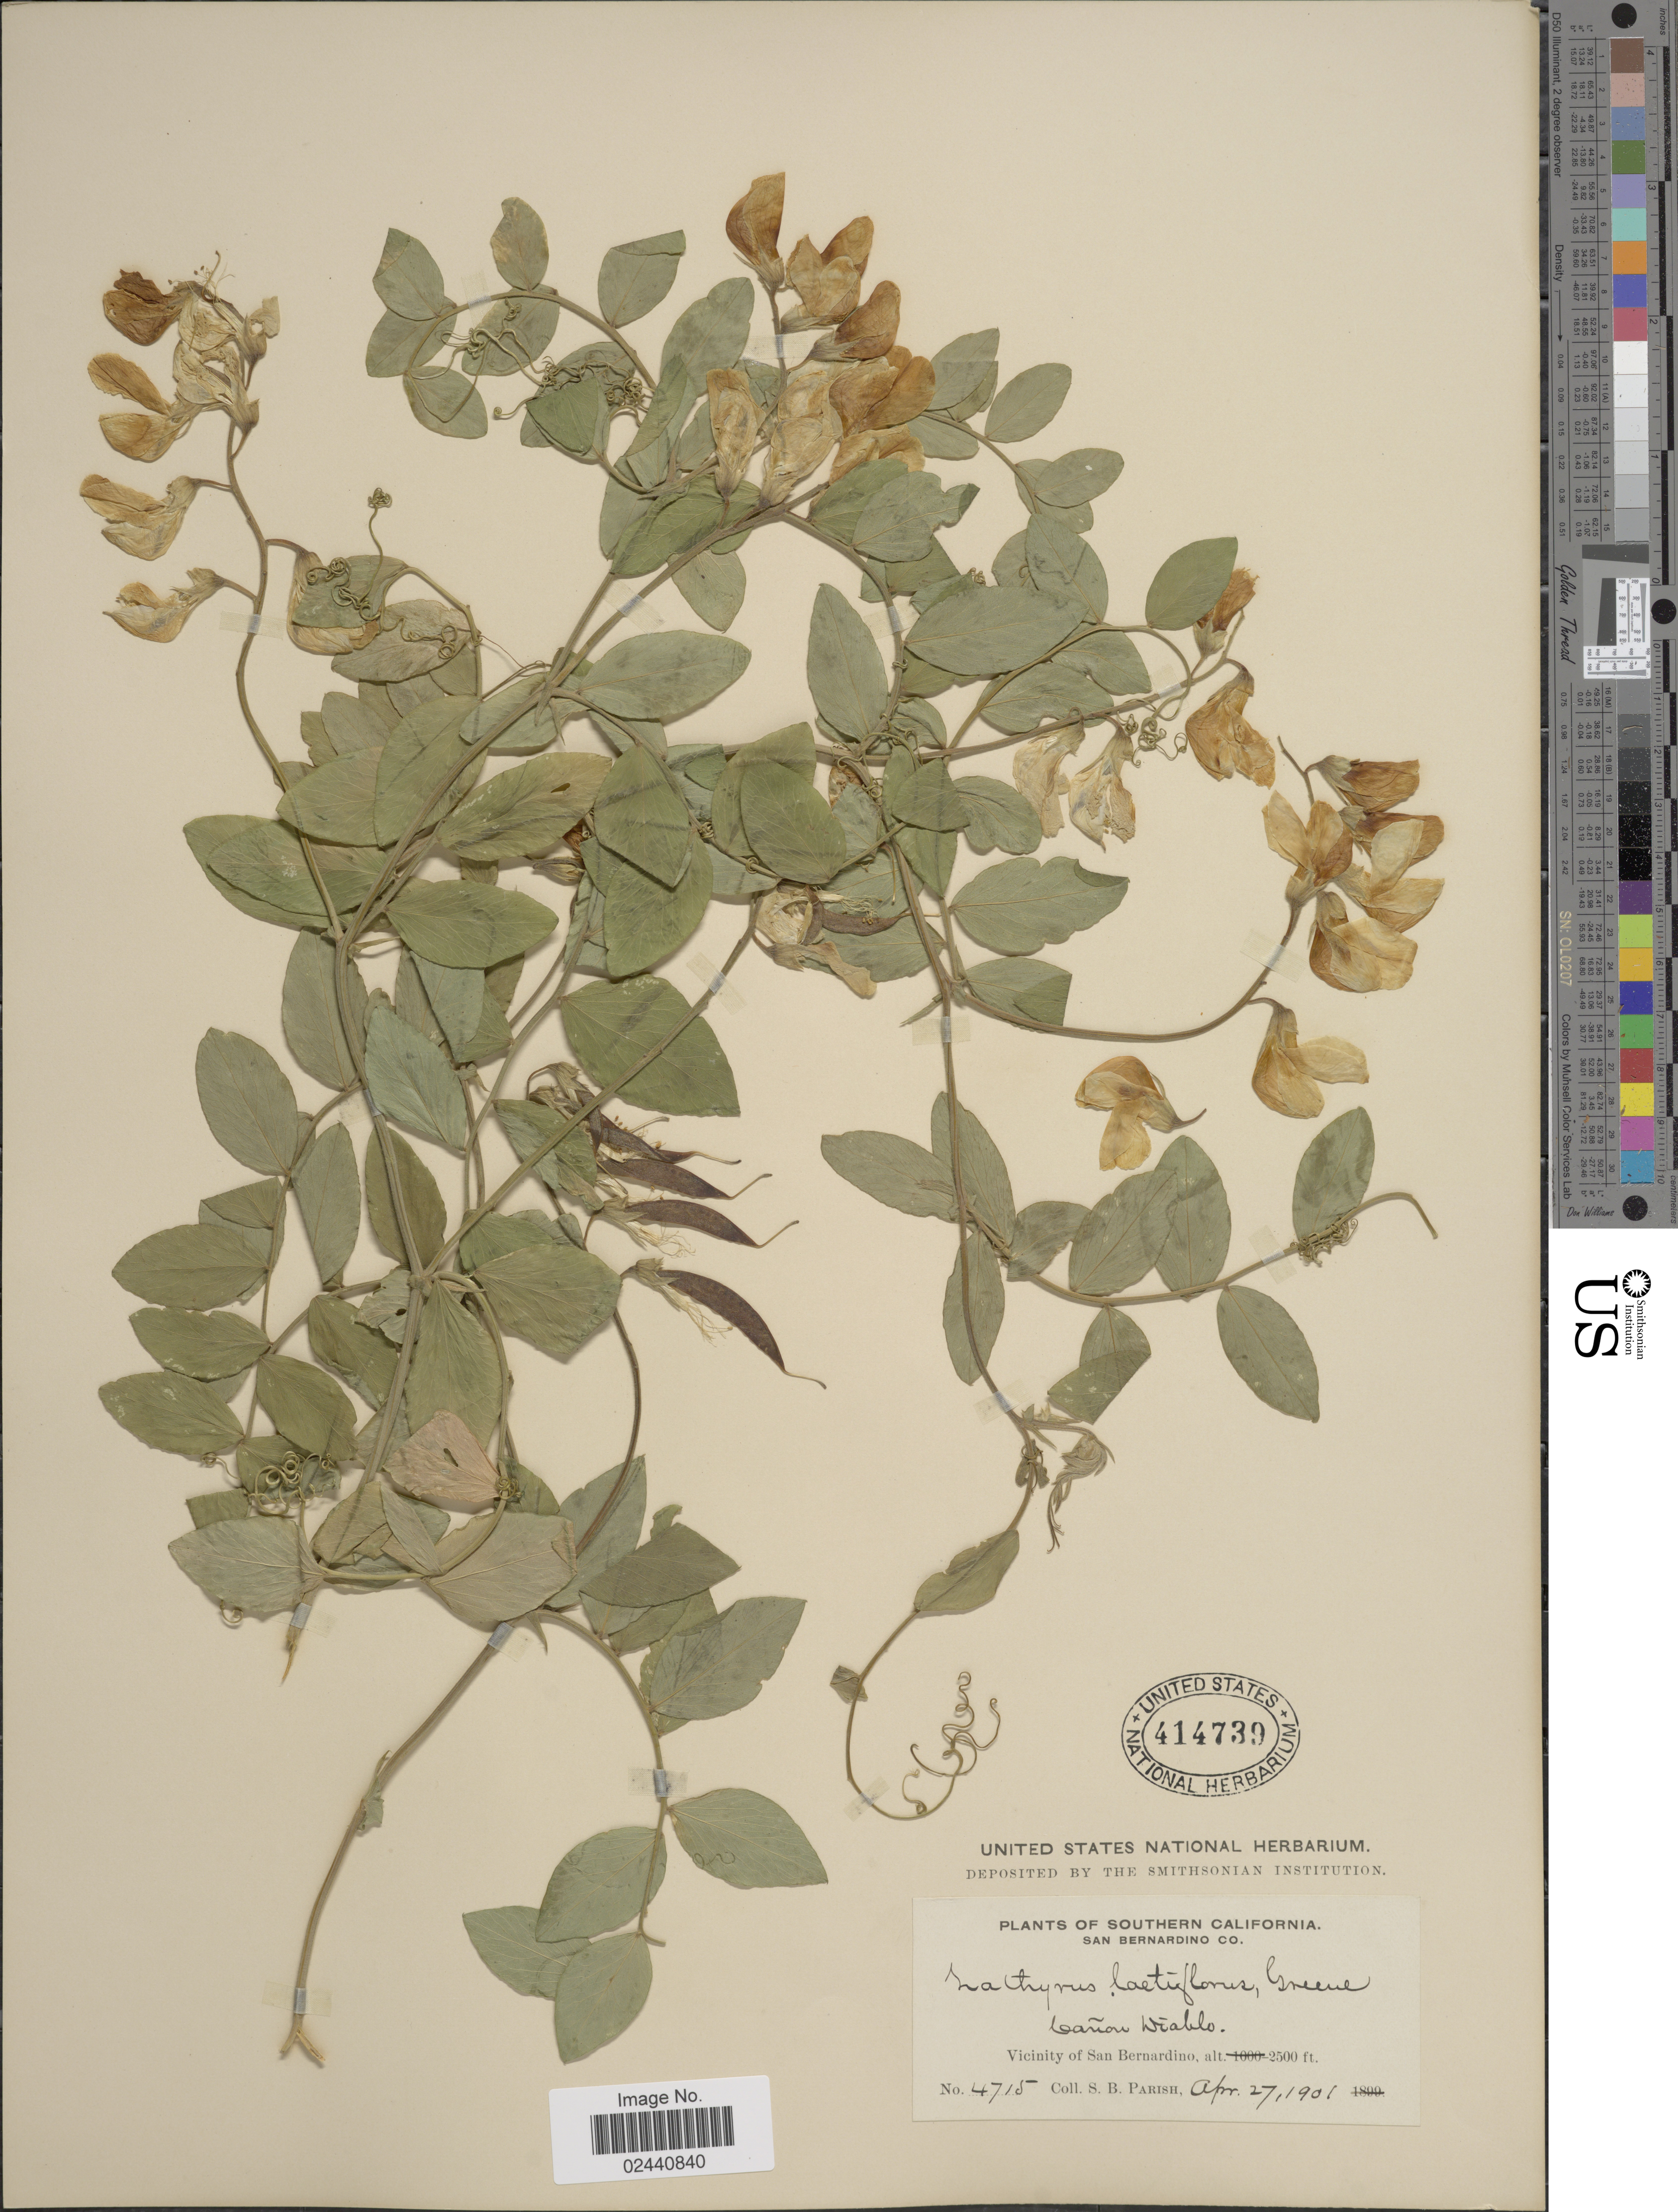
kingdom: Plantae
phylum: Tracheophyta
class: Magnoliopsida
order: Fabales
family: Fabaceae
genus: Lathyrus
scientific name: Lathyrus laetiflorus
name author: Greene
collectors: S. B. Parish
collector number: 4715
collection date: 1901-04-27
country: United States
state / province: California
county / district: San Bernardino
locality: Southern California, San Bernardino Co., Canon Diablo, Vicinity of San Bernardino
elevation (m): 762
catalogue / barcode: US 414739